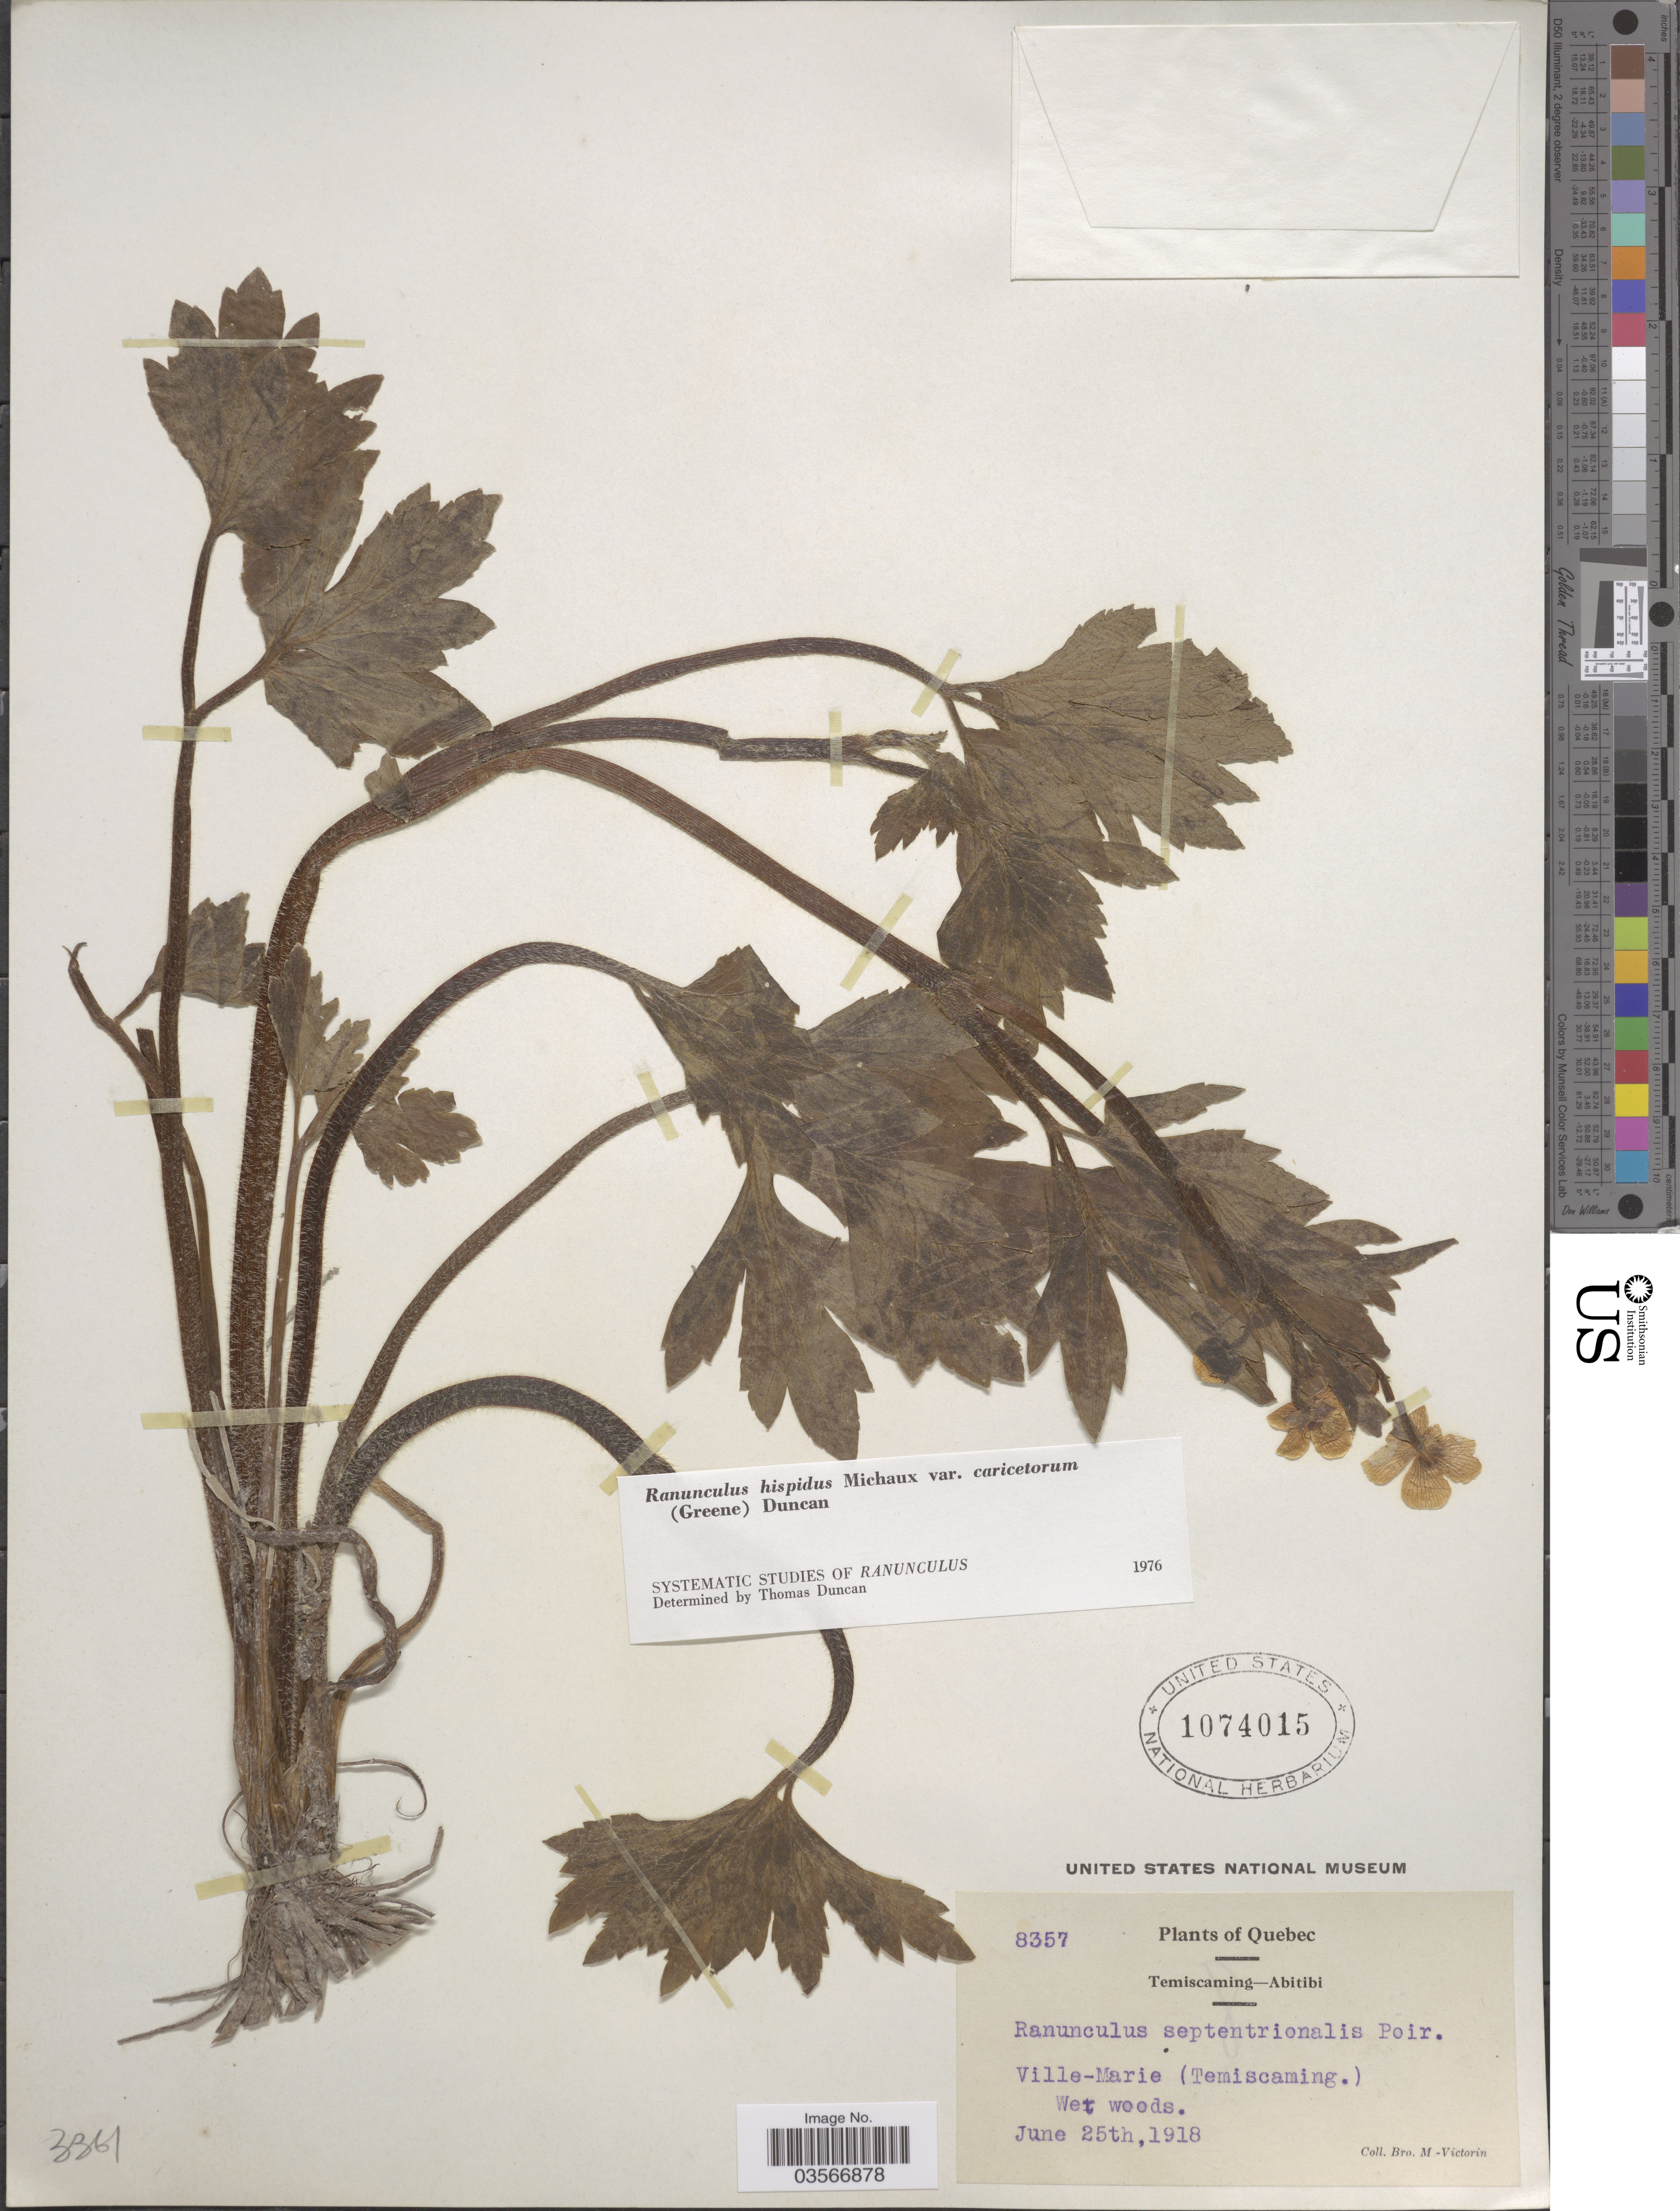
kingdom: Plantae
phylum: Tracheophyta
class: Magnoliopsida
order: Ranunculales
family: Ranunculaceae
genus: Ranunculus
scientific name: Ranunculus hispidus var. caricetorum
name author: Michx.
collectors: Fr. Marie-Victorin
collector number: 8357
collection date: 1918-06-25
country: Canada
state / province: Quebec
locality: Temiscaming---Abitibi. Ville-Marie (Temiscaming.).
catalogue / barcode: US 1074015